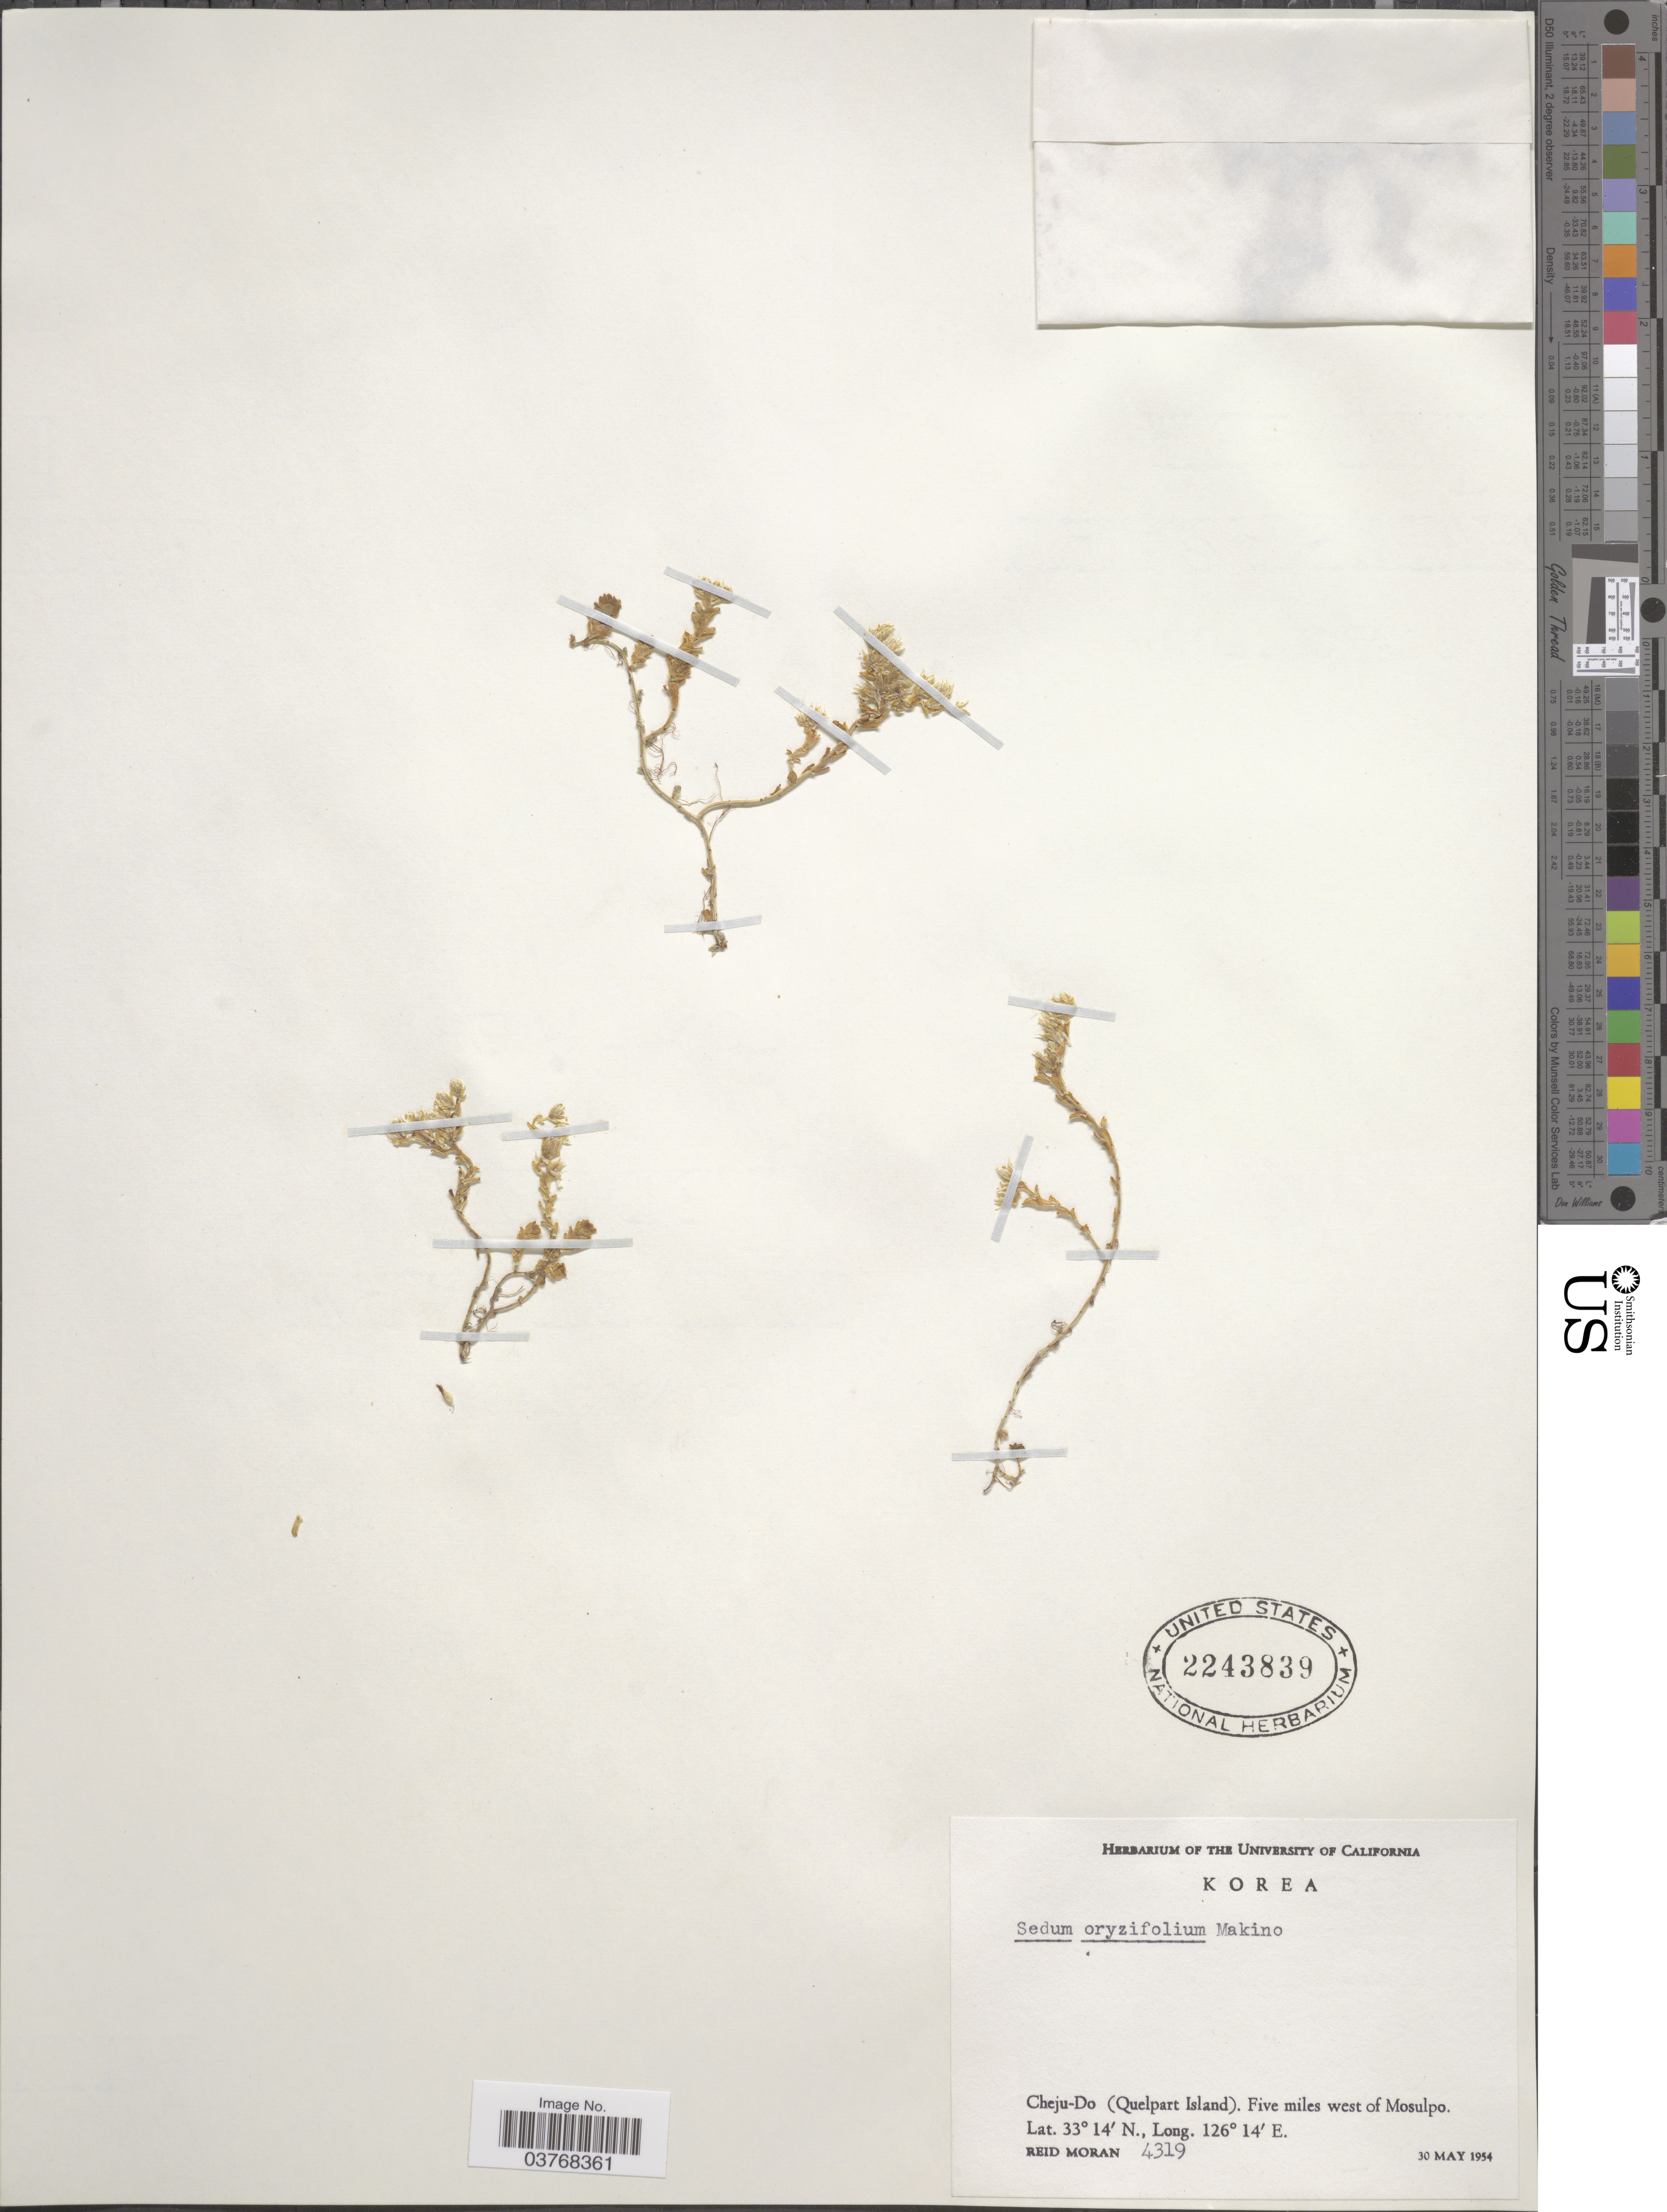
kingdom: Plantae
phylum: Tracheophyta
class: Magnoliopsida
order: Saxifragales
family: Crassulaceae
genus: Sedum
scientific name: Sedum oryzifolium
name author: Makino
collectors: R. Moran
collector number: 4319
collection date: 1954-05-30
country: South Korea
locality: Cheju-Do (Quelpart Island). Five miles west of Mosulpo.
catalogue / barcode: US 2243839